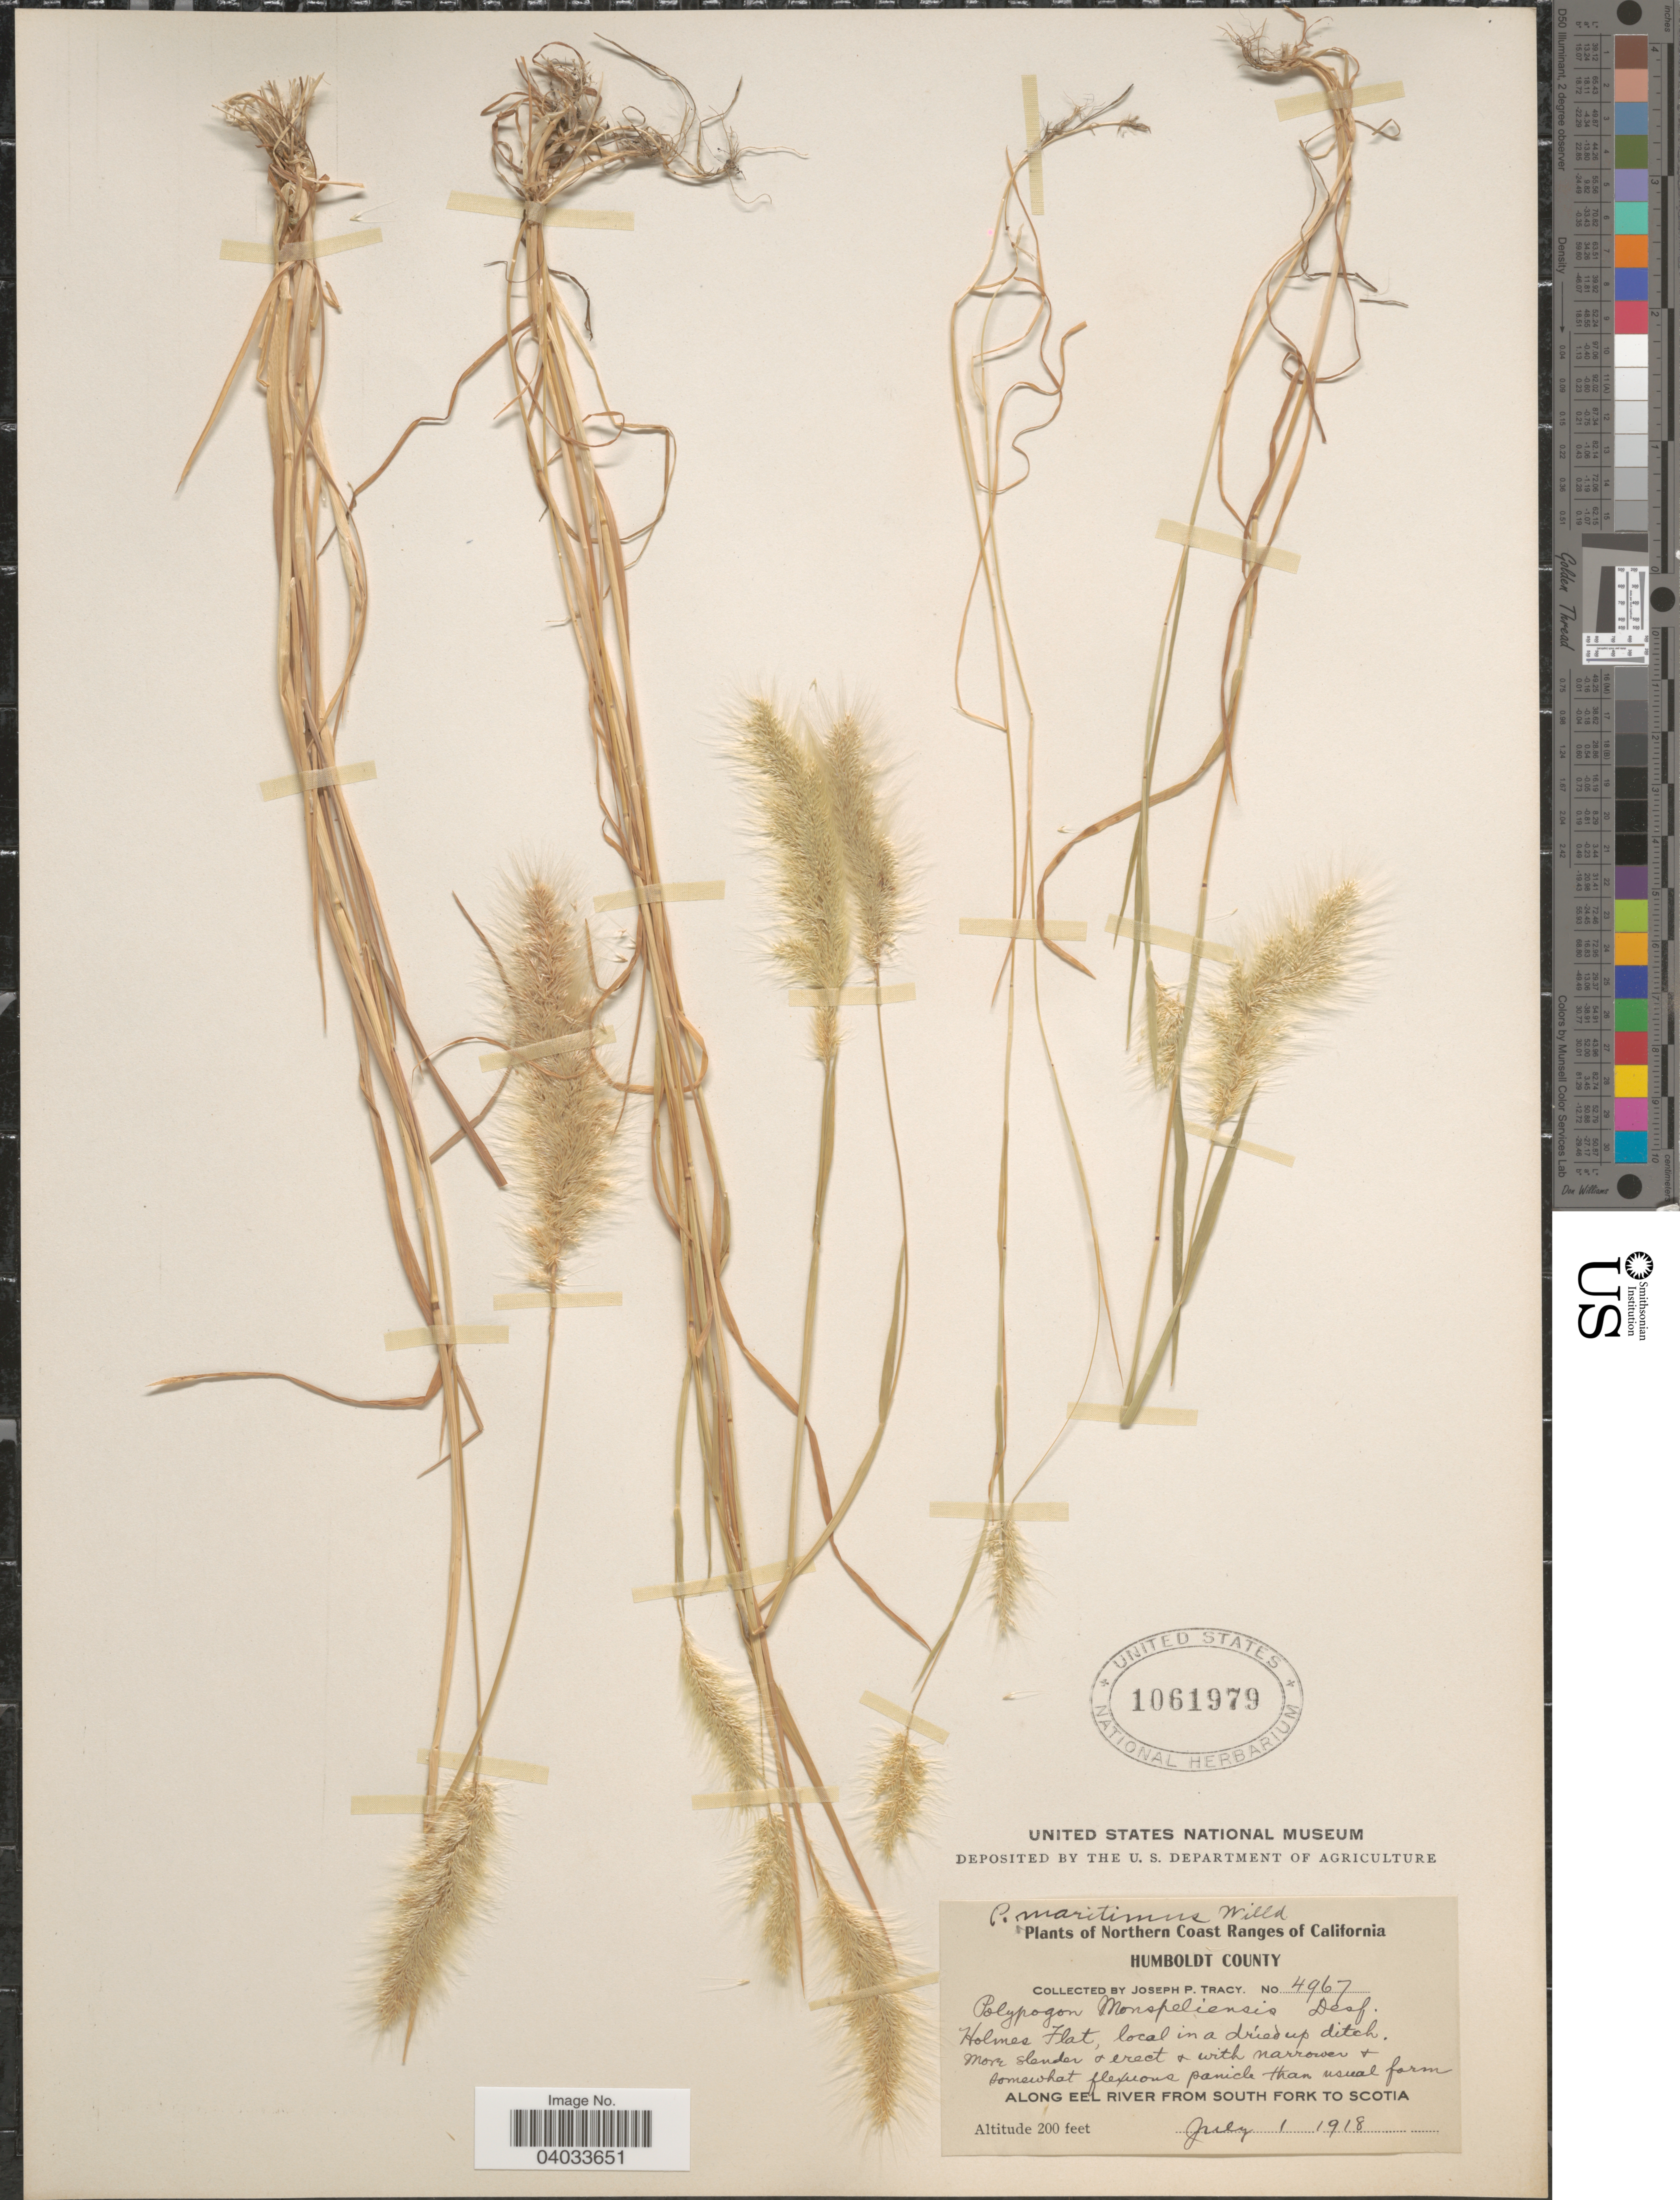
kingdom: Plantae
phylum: Tracheophyta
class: Liliopsida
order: Poales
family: Poaceae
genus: Polypogon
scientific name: Polypogon monspeliensis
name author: (L.) Desf.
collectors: J. Tracy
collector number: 4967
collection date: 1918-07-01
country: United States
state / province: California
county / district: Humboldt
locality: Northern Coast Ranges of California. Humboldt County. Holmes Flat, local in a dried up ditch. Along Eel River from South Fork to Scotia.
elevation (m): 61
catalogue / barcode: US 1061979